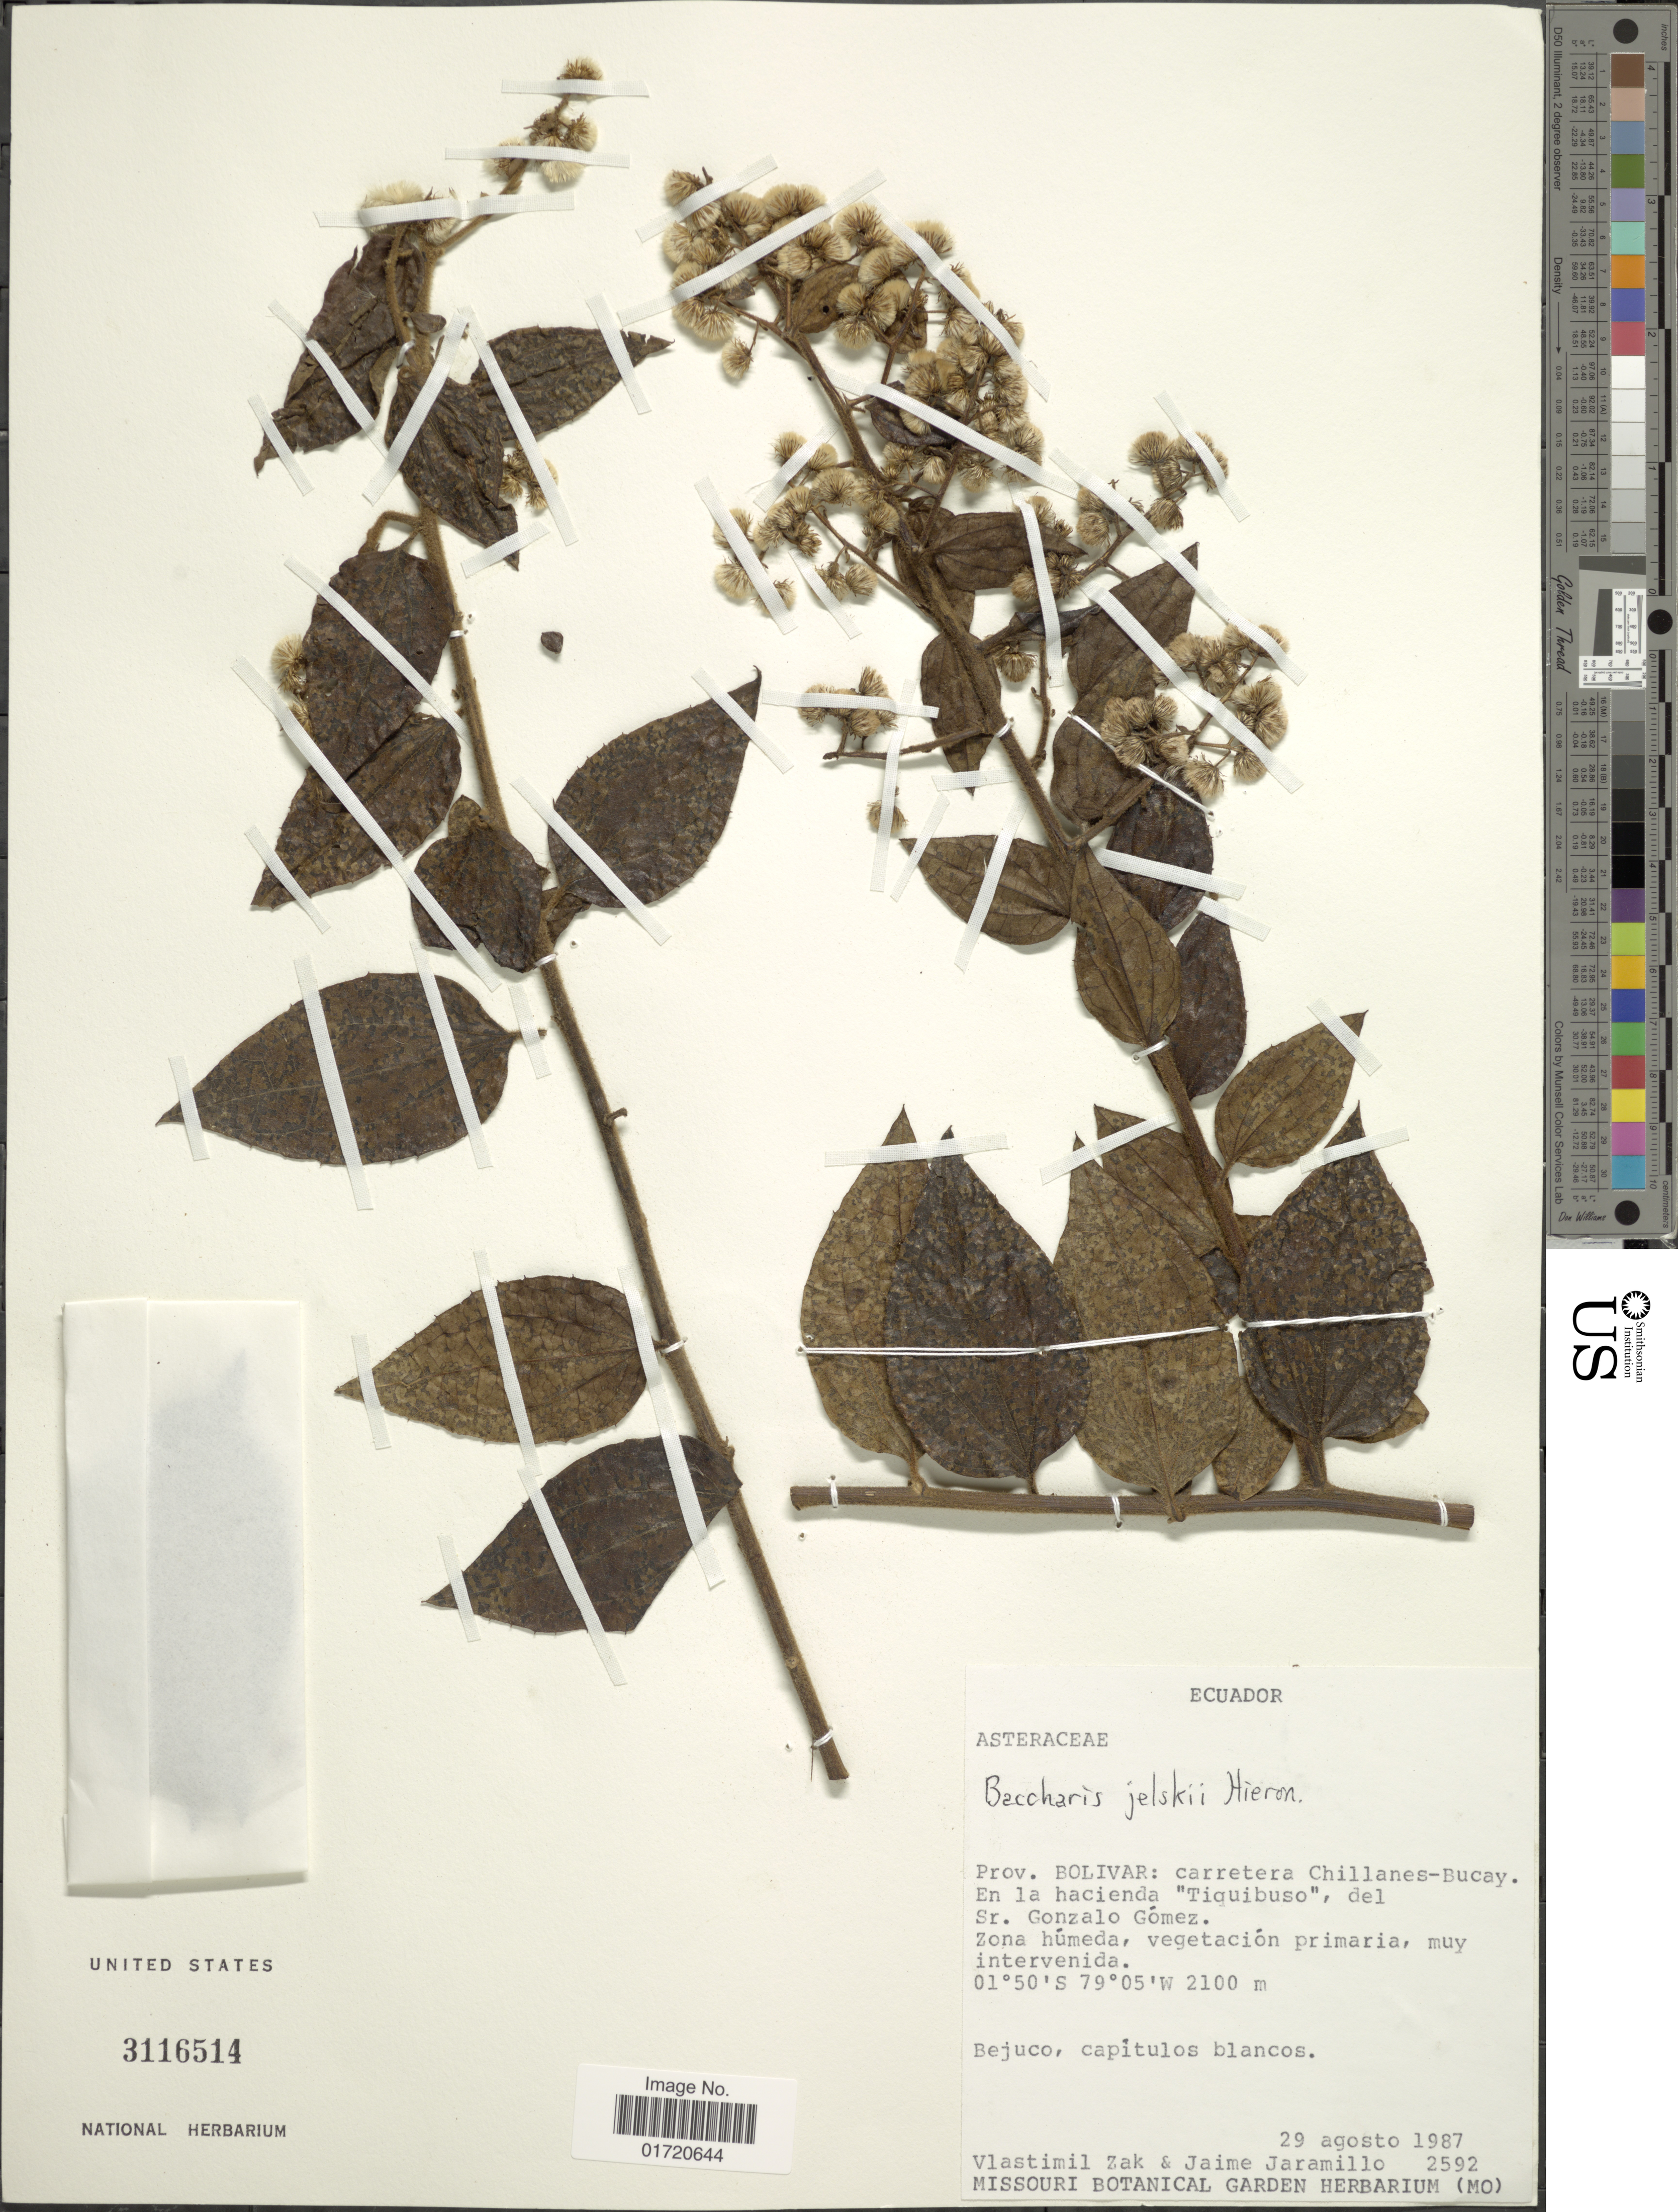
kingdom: Plantae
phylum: Tracheophyta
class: Magnoliopsida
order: Asterales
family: Asteraceae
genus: Baccharis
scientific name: Baccharis jelskii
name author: Hieron.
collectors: V. Zak & J. Jaramillo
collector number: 2592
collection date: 1987-08-29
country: Ecuador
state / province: Bolívar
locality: Carretera Chillanes-Bucay, en la hacienda Tiquibuso del Sr. Gonzalo Gomez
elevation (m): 2100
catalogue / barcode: US 3116514